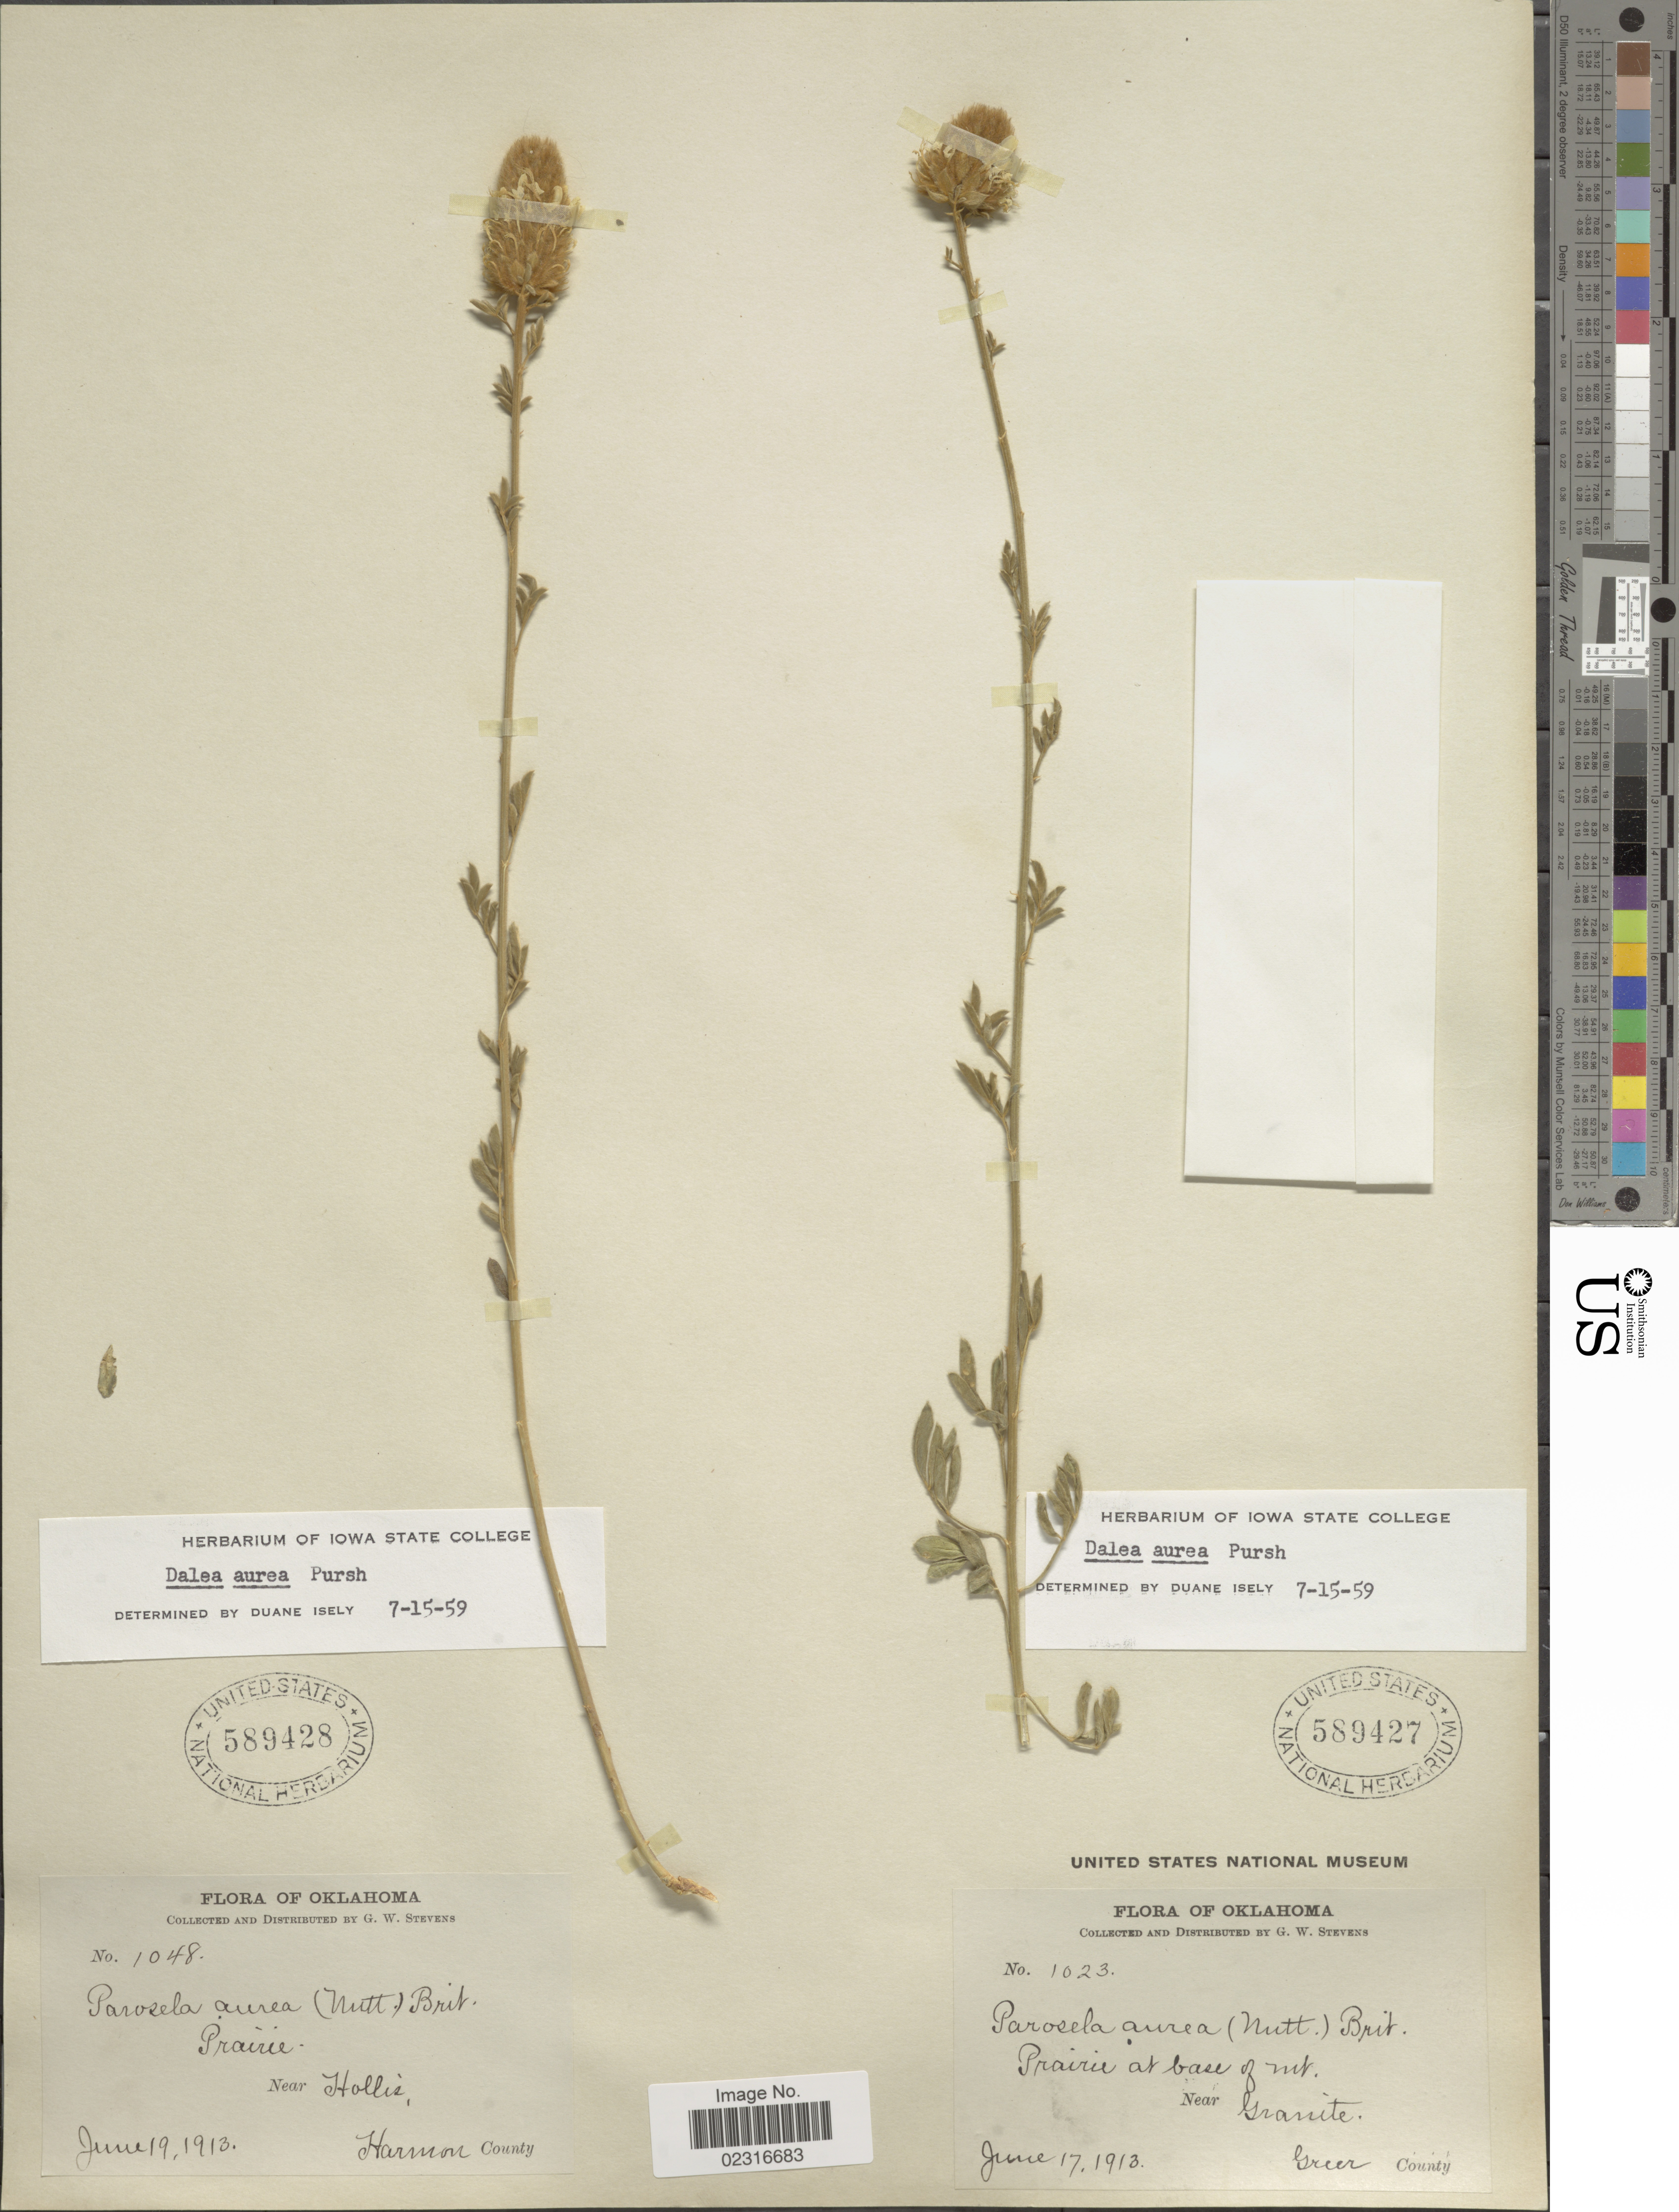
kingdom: Plantae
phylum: Tracheophyta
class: Magnoliopsida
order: Fabales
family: Fabaceae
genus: Dalea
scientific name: Dalea aurea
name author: Nutt. ex Pursh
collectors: G. W. Stevens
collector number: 1023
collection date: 1913-06-17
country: United States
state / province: Oklahoma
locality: Prairie at base of Mt. Near Granite. Greer County.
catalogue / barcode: US 589427-2